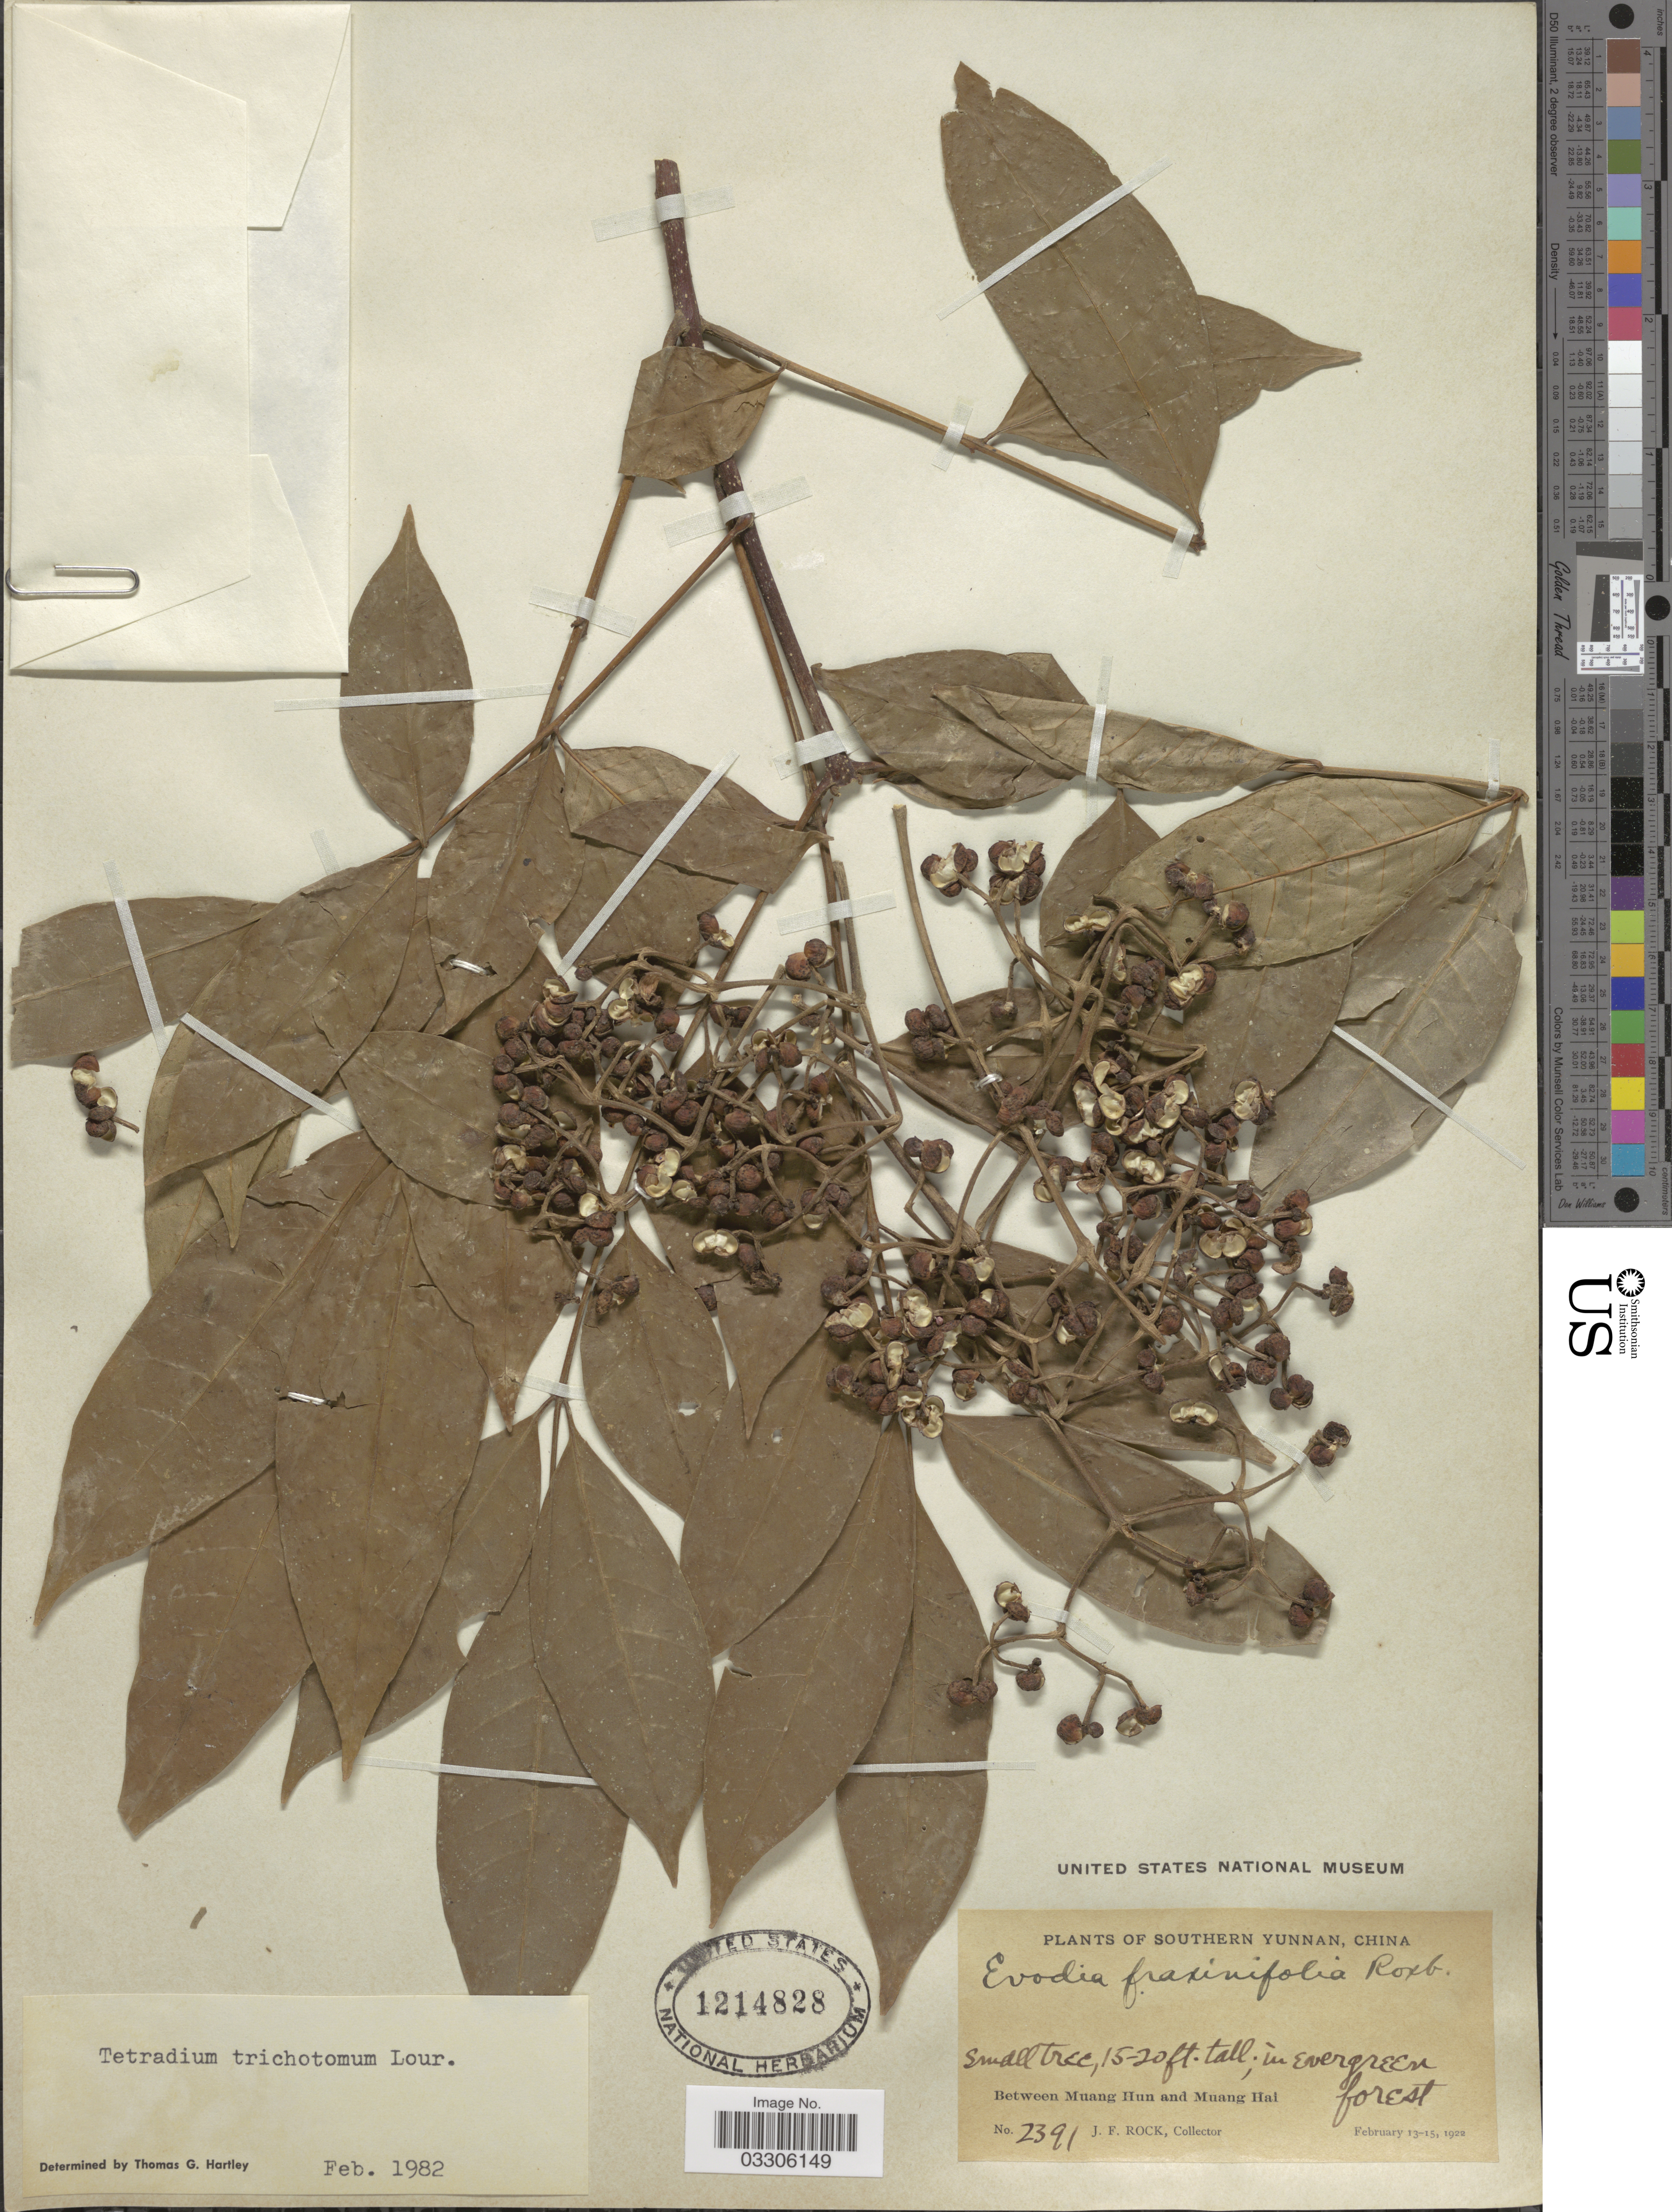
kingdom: Plantae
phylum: Tracheophyta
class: Magnoliopsida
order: Sapindales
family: Rutaceae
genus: Tetradium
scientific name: Tetradium trichotomum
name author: Lour.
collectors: J. Rock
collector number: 2391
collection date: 1922-02-13/1922-02-15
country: China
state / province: Yunnan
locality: Southern Yunnan. Between Muang Hun and Muang Hai.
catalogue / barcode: US 1214828